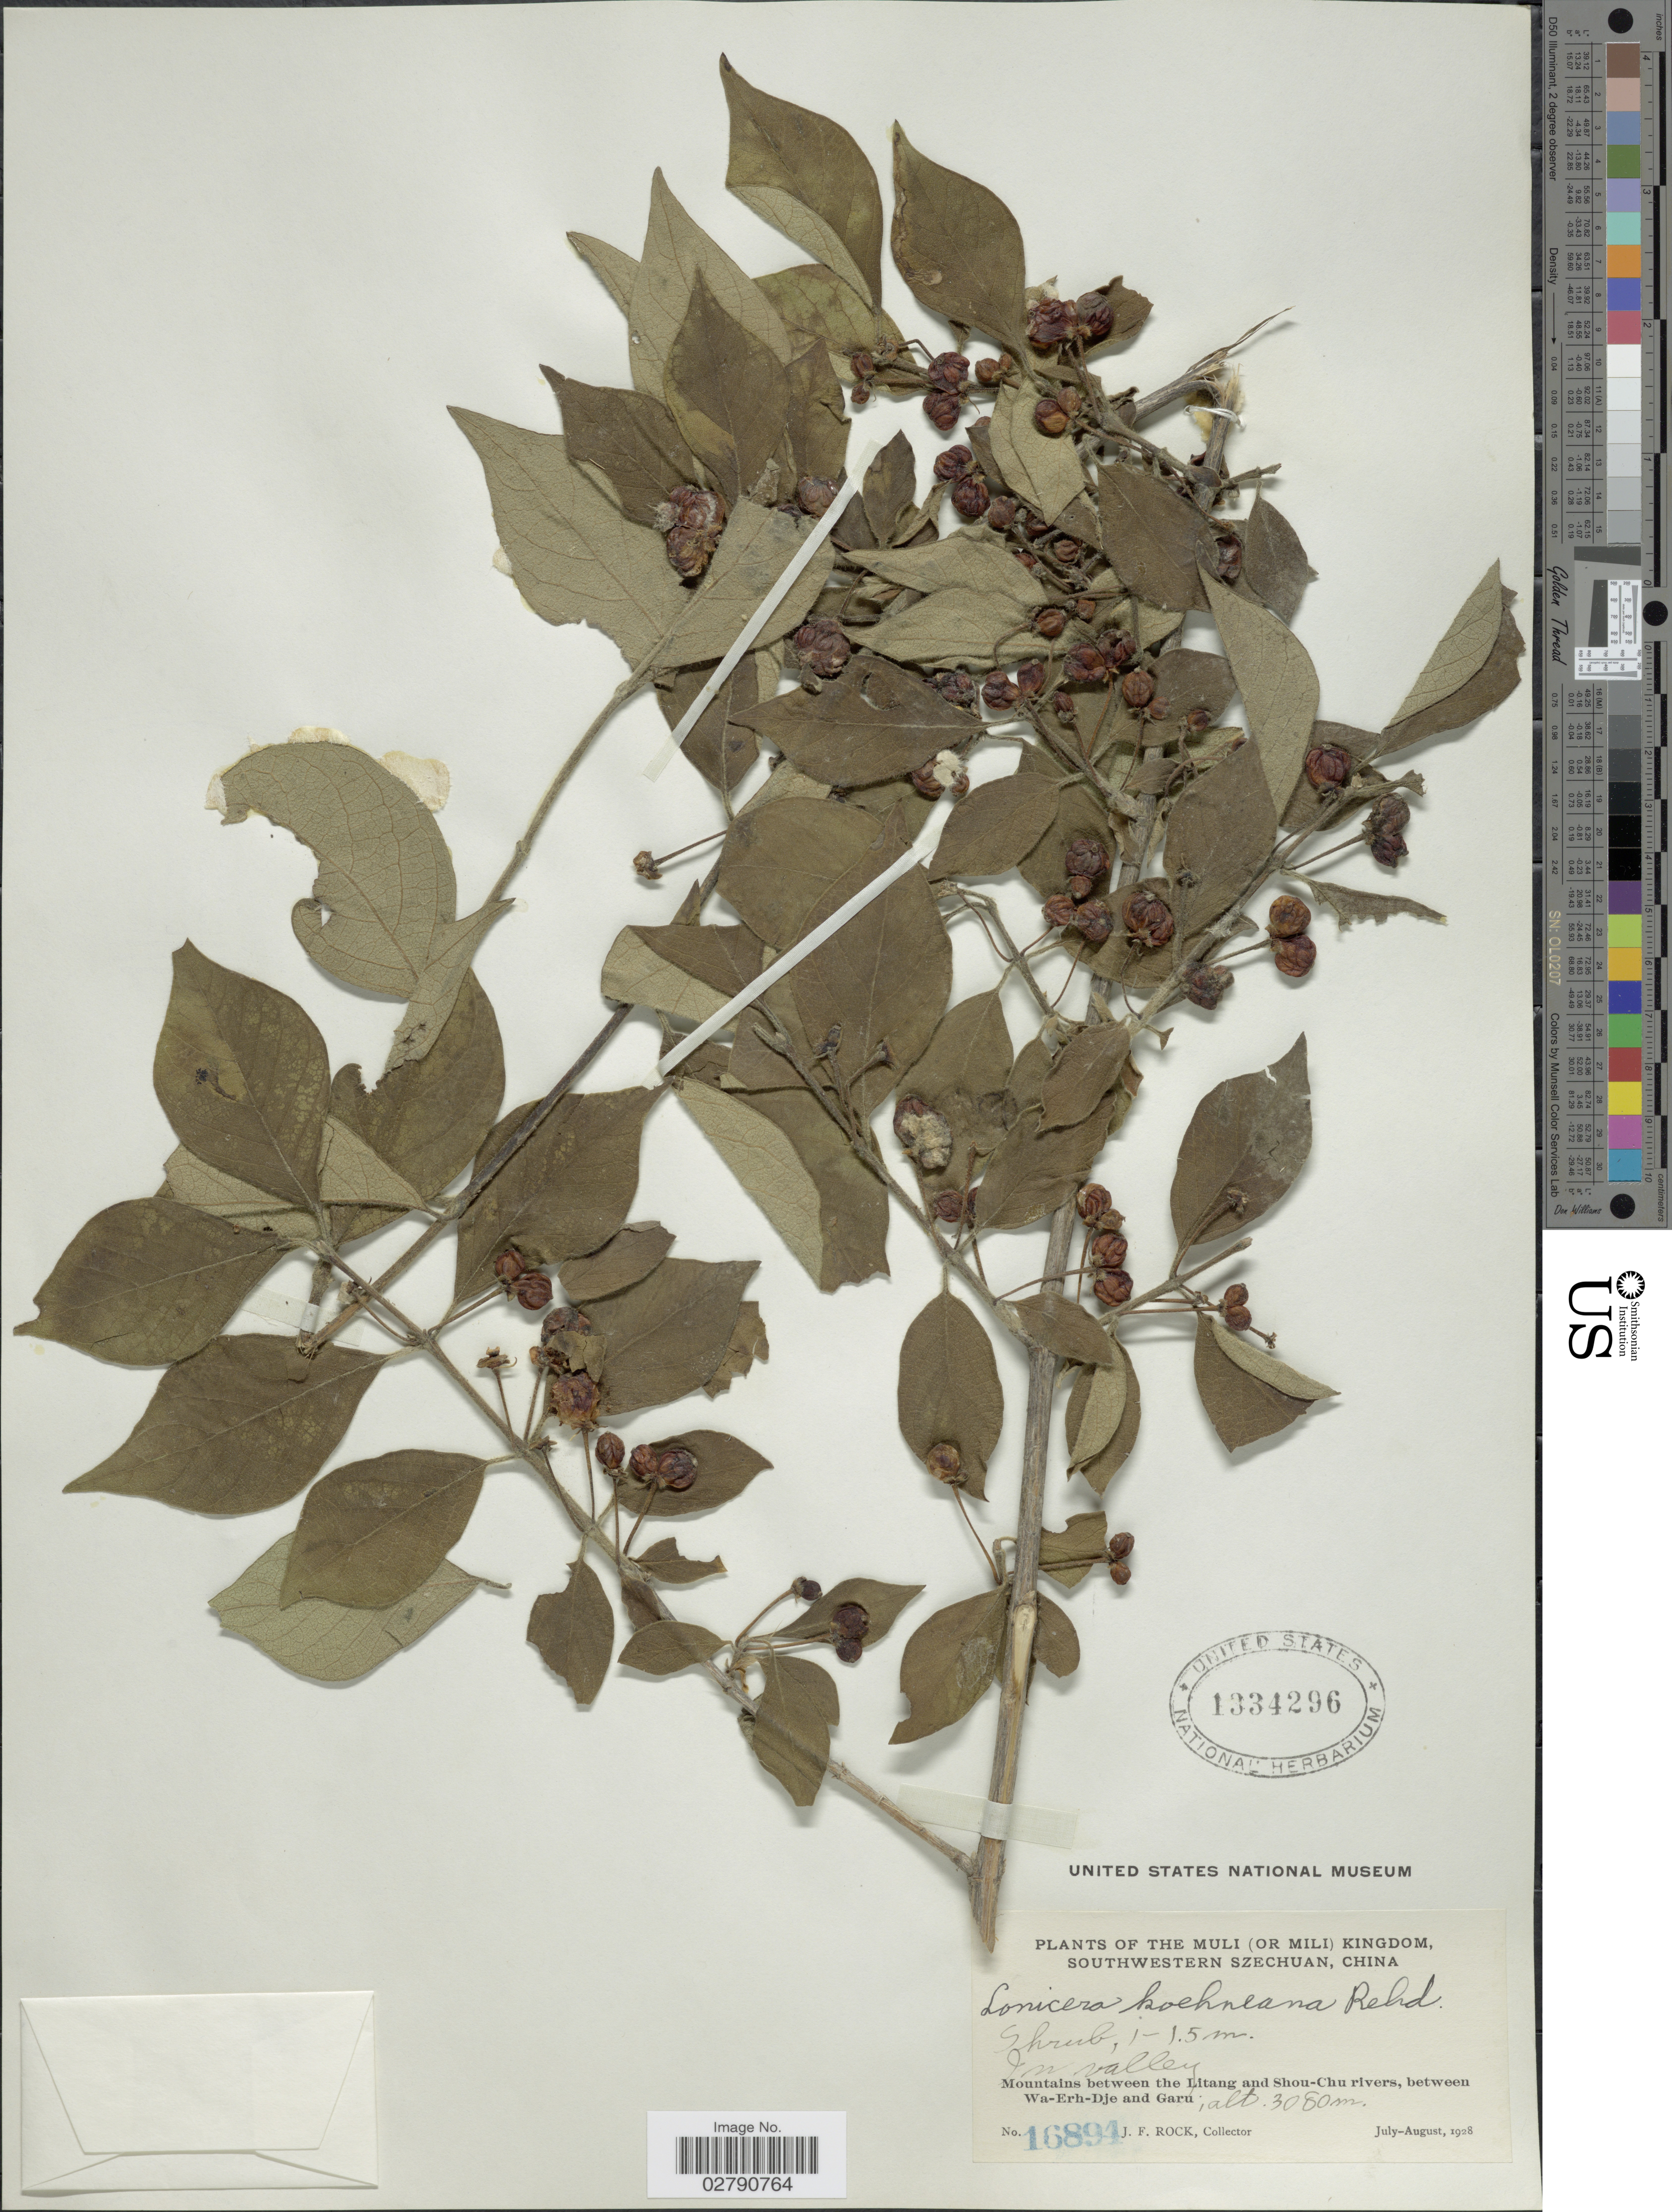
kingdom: Plantae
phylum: Tracheophyta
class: Magnoliopsida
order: Dipsacales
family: Caprifoliaceae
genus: Lonicera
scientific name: Lonicera koehneana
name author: Rehder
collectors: J. Rock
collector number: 16894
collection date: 1928-07/1928-08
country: China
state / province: Sichuan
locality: Muli (or Mili) Kingdom, Southwestern Szechuan. Mountains between the Litang and Shou-Chu rivers, between Wa-Erh-Dje and Garu.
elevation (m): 3080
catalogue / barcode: US 1334296